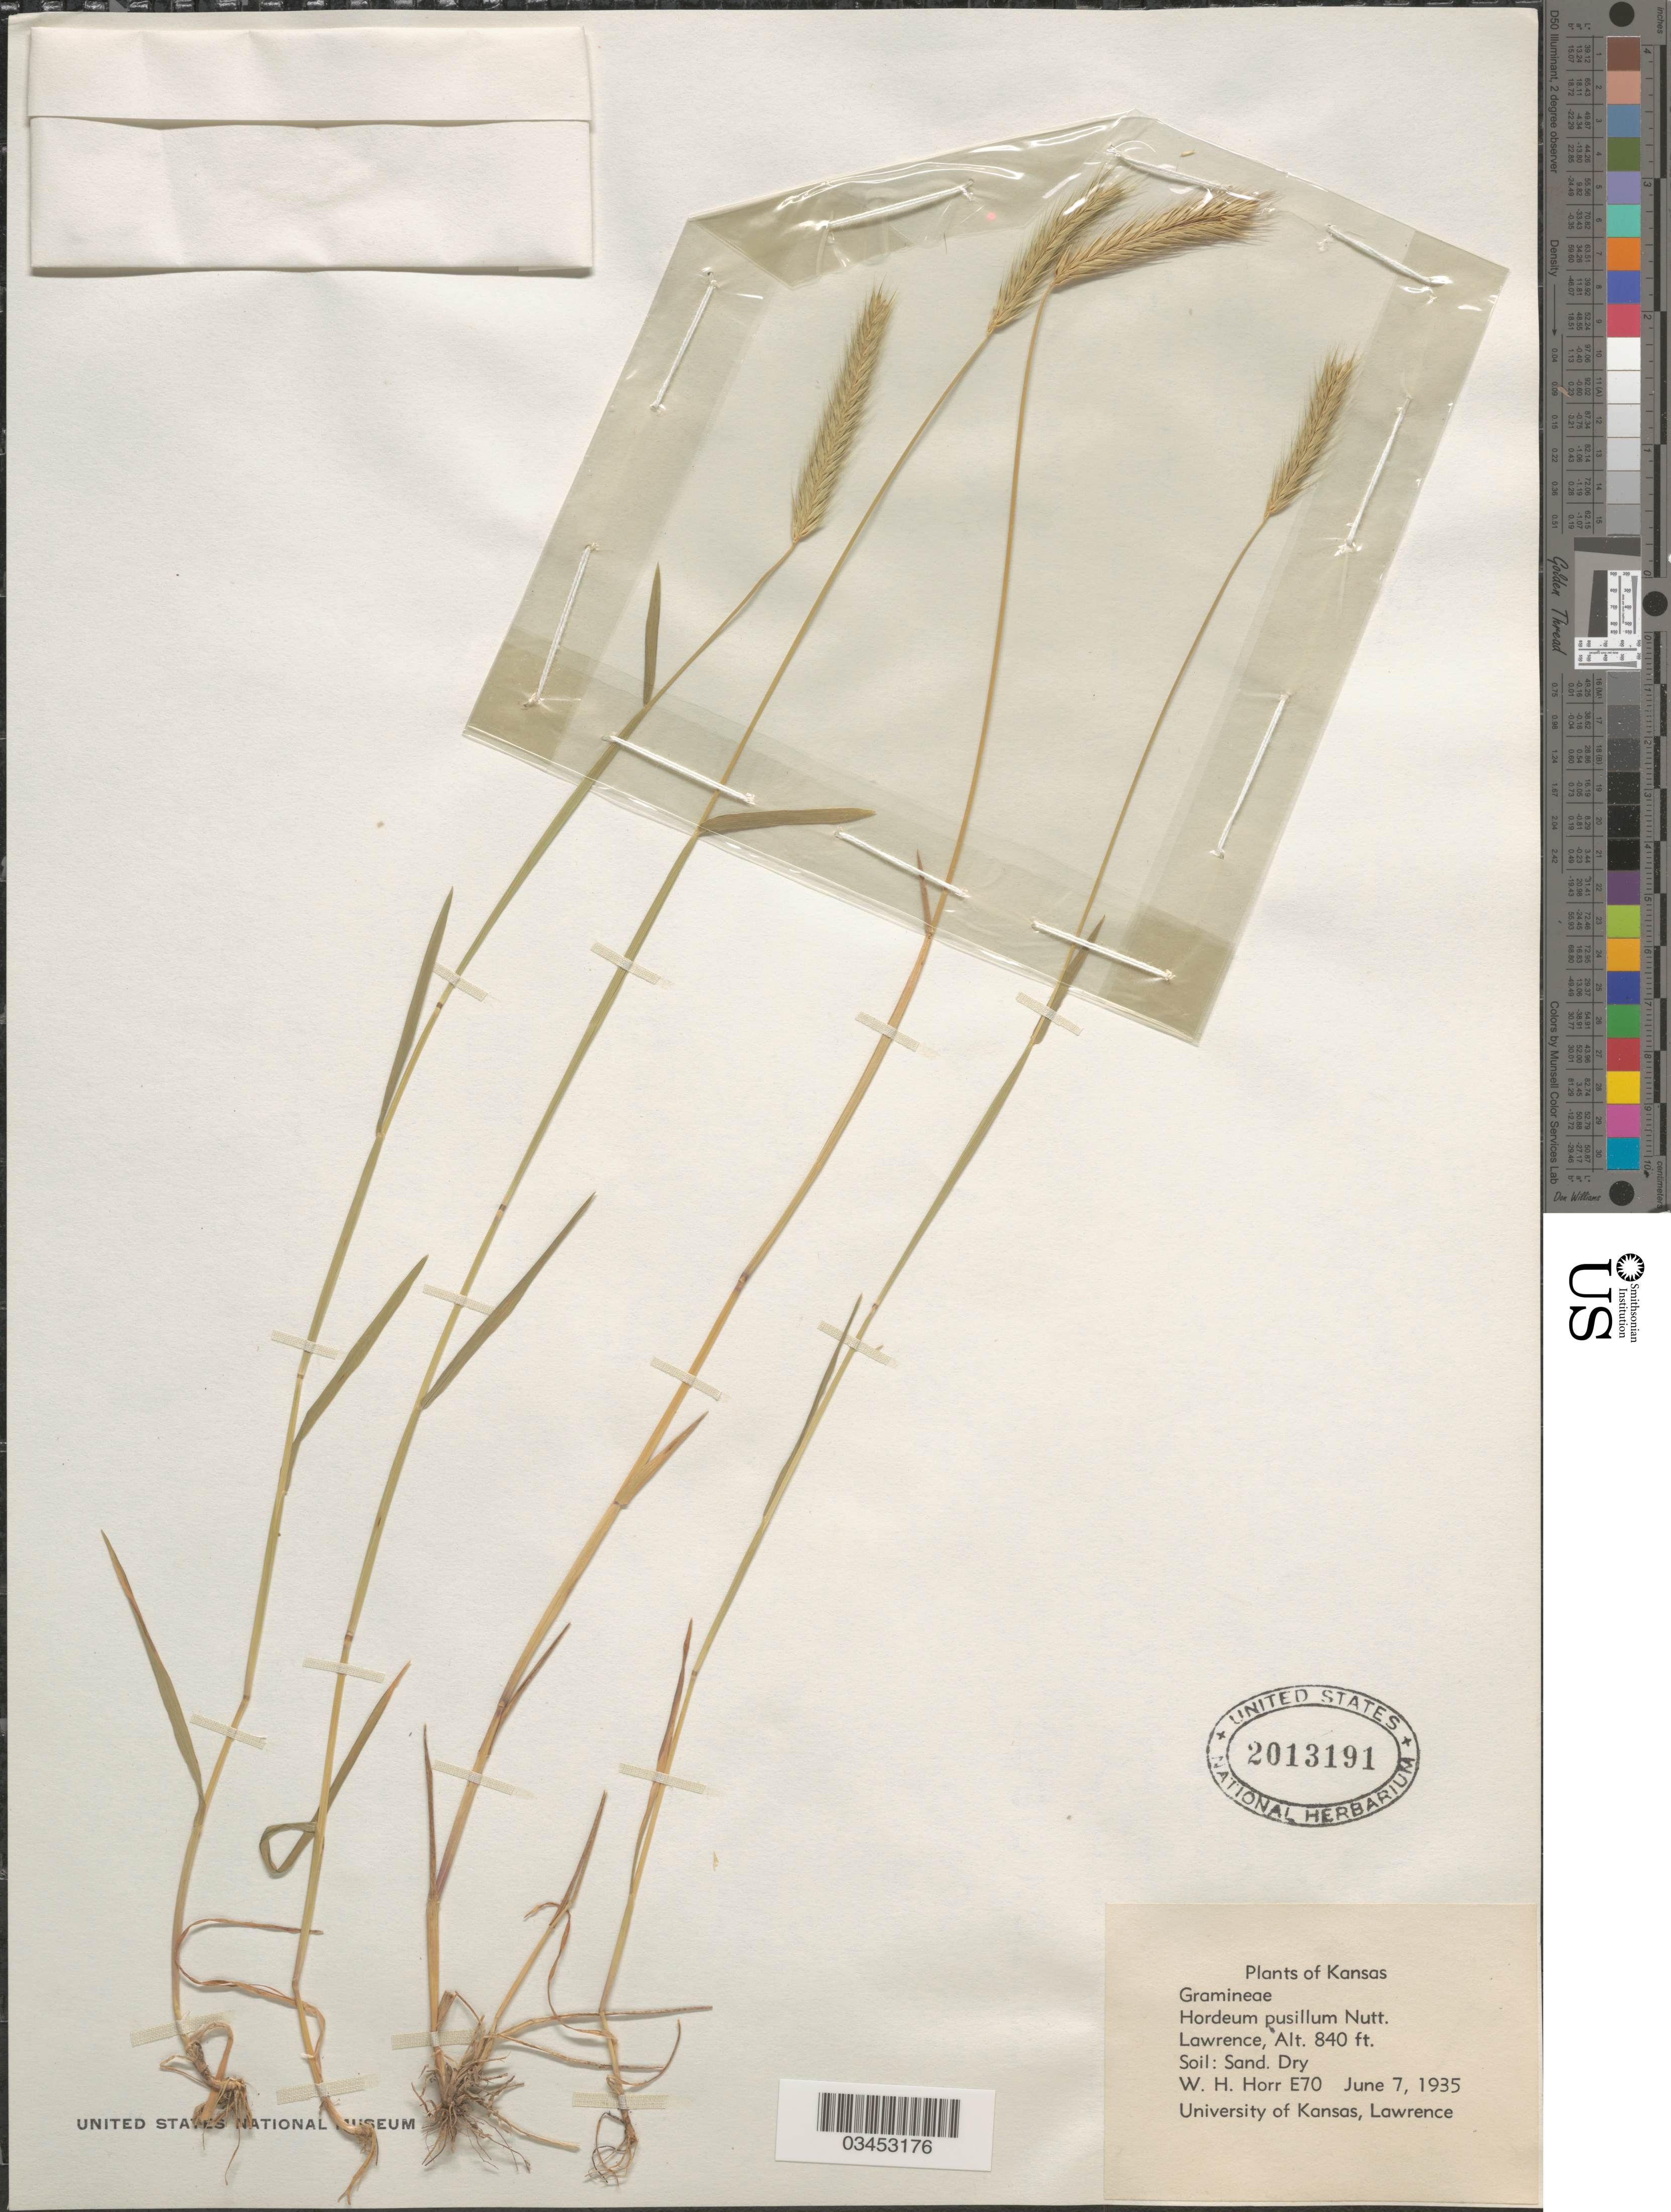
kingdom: Plantae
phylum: Tracheophyta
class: Liliopsida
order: Poales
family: Poaceae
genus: Hordeum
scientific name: Hordeum pusillum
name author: Nutt.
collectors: W. H. Horr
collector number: E70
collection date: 1935-06-07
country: United States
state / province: Kansas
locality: Lawrence.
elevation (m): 256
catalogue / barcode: US 2013191